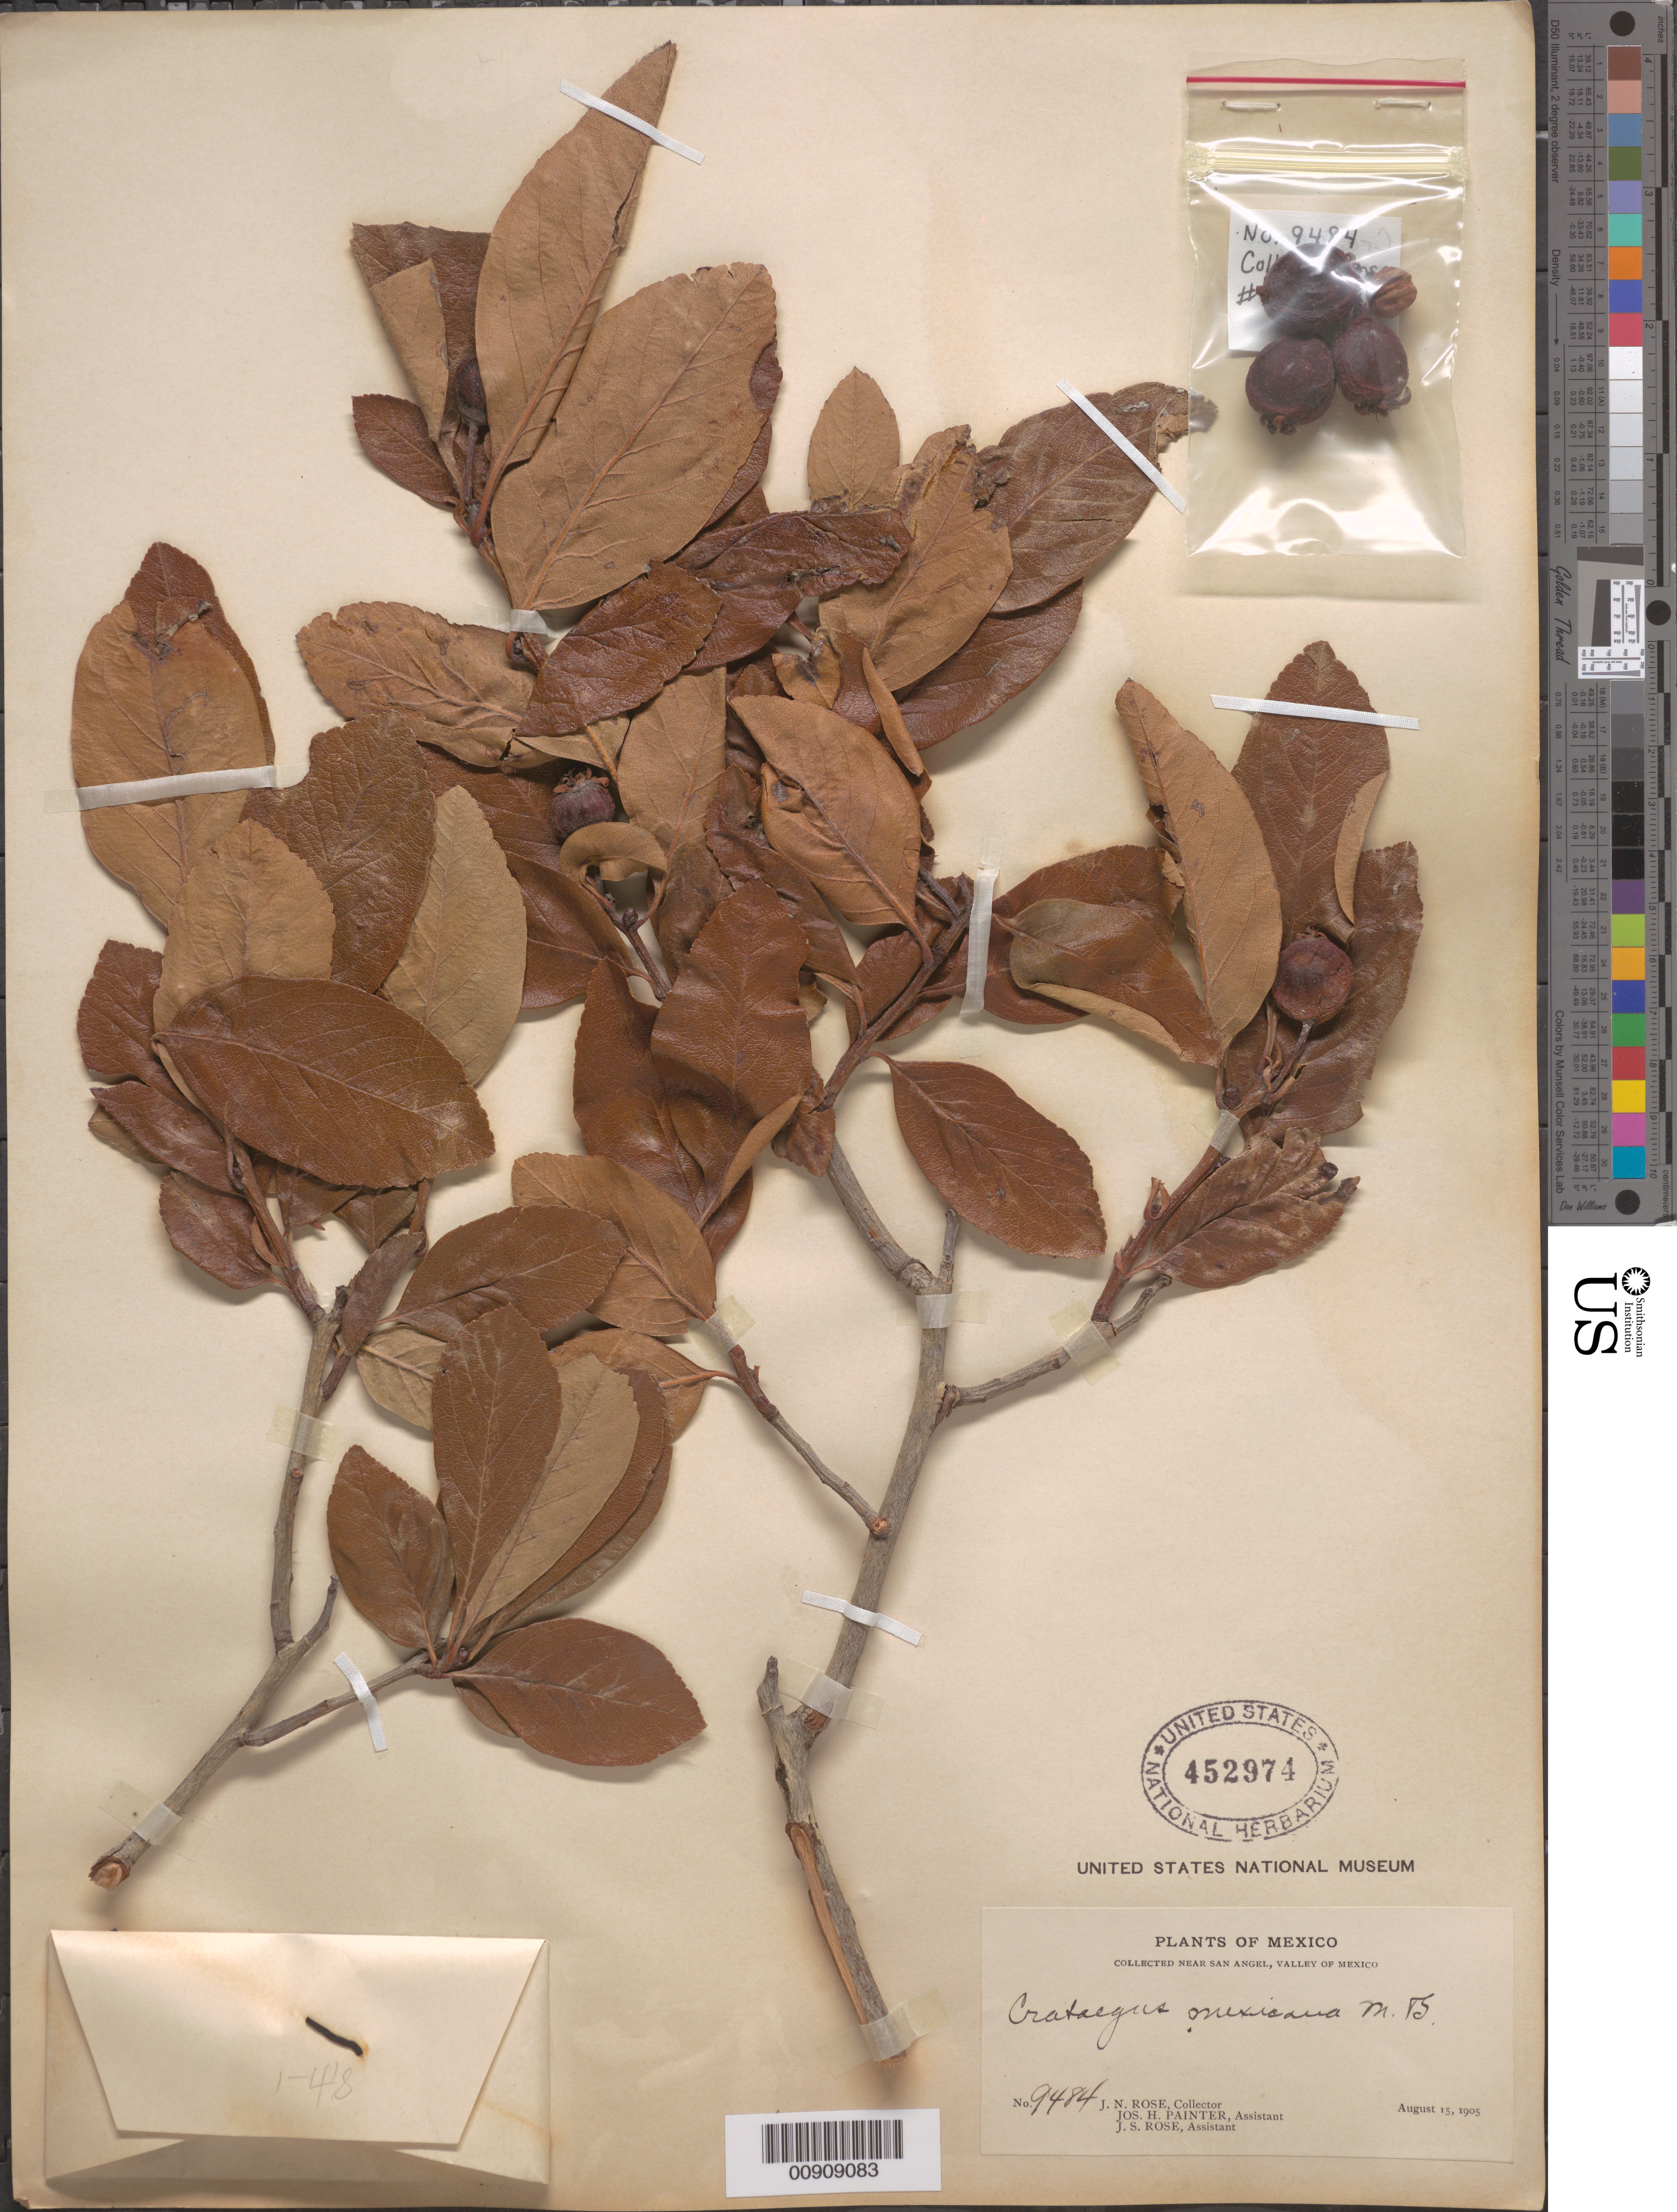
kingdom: Plantae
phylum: Tracheophyta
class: Magnoliopsida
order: Rosales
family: Rosaceae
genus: Crataegus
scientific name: Crataegus mexicana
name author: Moc. & Sessé ex DC.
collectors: J. N. Rose, J. H. Painter & J. S. Rose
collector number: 9484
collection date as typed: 15 Aug 1905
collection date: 1905-08-15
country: Mexico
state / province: Distrito Federal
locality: Near San Angel, Valley of Mexico.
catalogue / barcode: US 452974